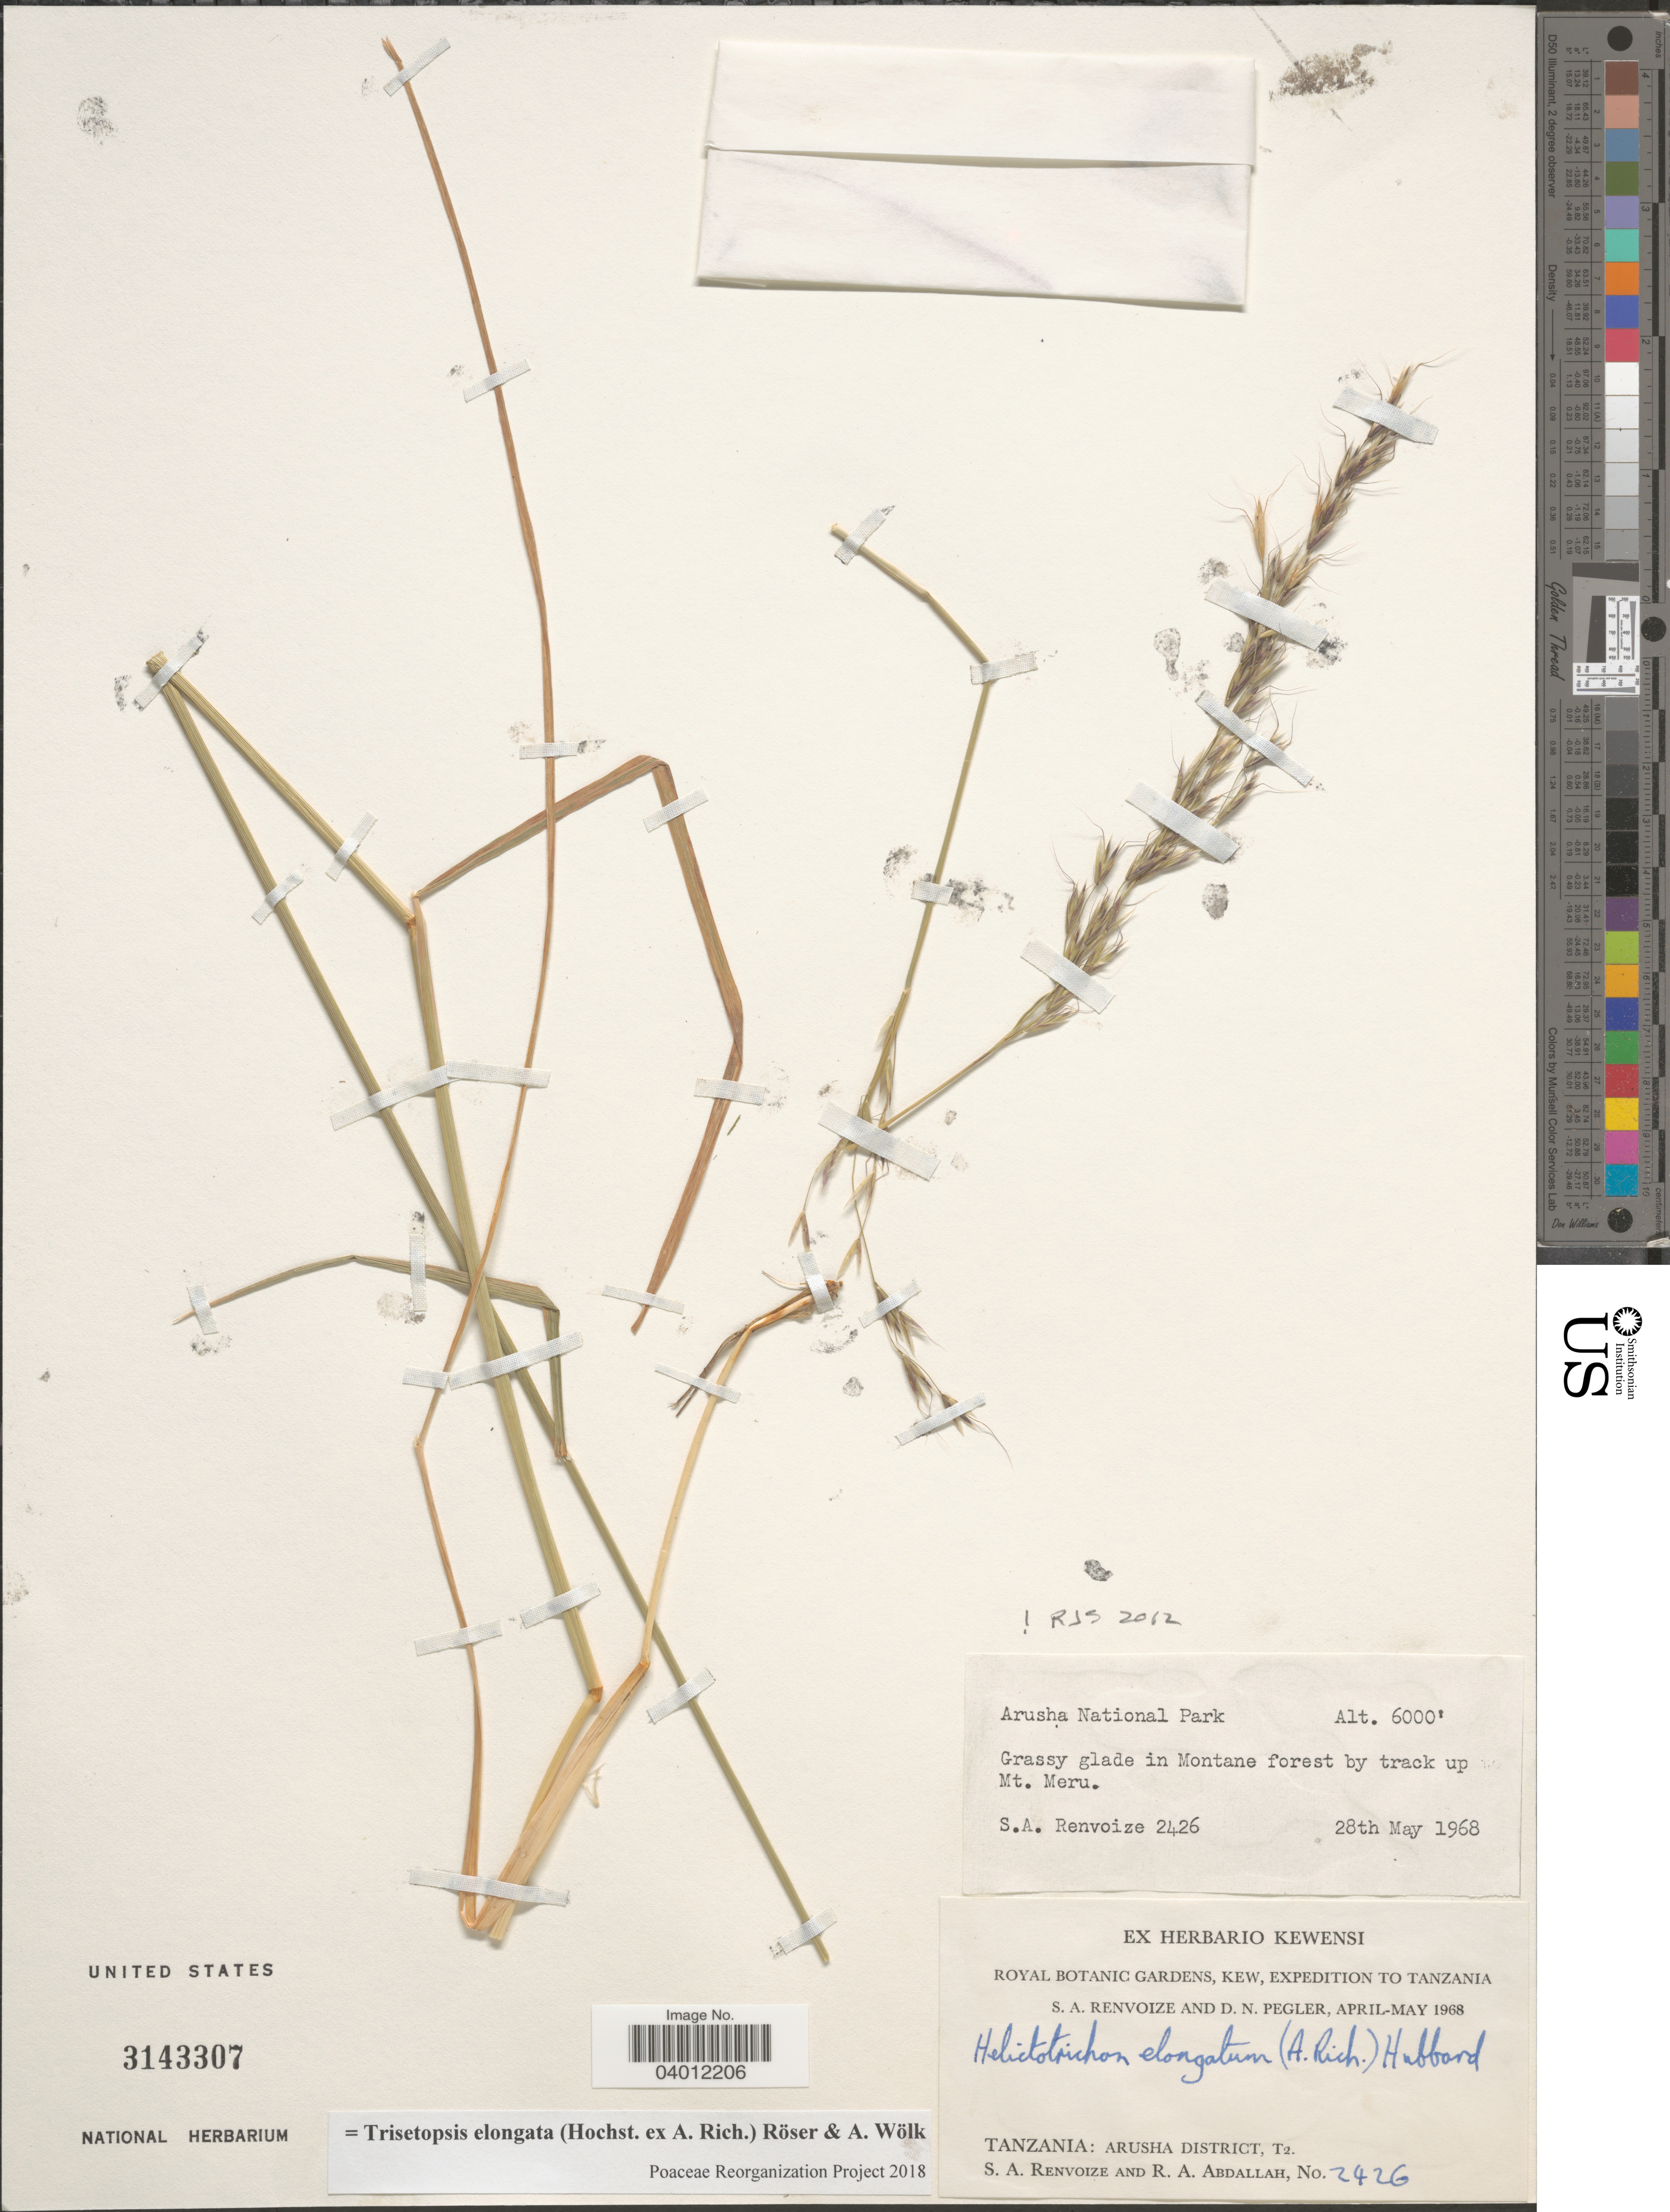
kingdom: Plantae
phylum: Tracheophyta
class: Liliopsida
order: Poales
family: Poaceae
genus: Trisetopsis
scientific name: Trisetopsis elongata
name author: (Hochst. ex A. Rich.) Röser & Wölk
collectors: S. A. Renvoize & R. Abdallah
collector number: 2426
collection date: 1968-05-28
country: Tanzania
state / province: Arusha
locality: Arusha District, T2. Arusha National Park. Grassy glade in Montane forest by track up Mt. Meru.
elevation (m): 1829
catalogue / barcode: US 3143307